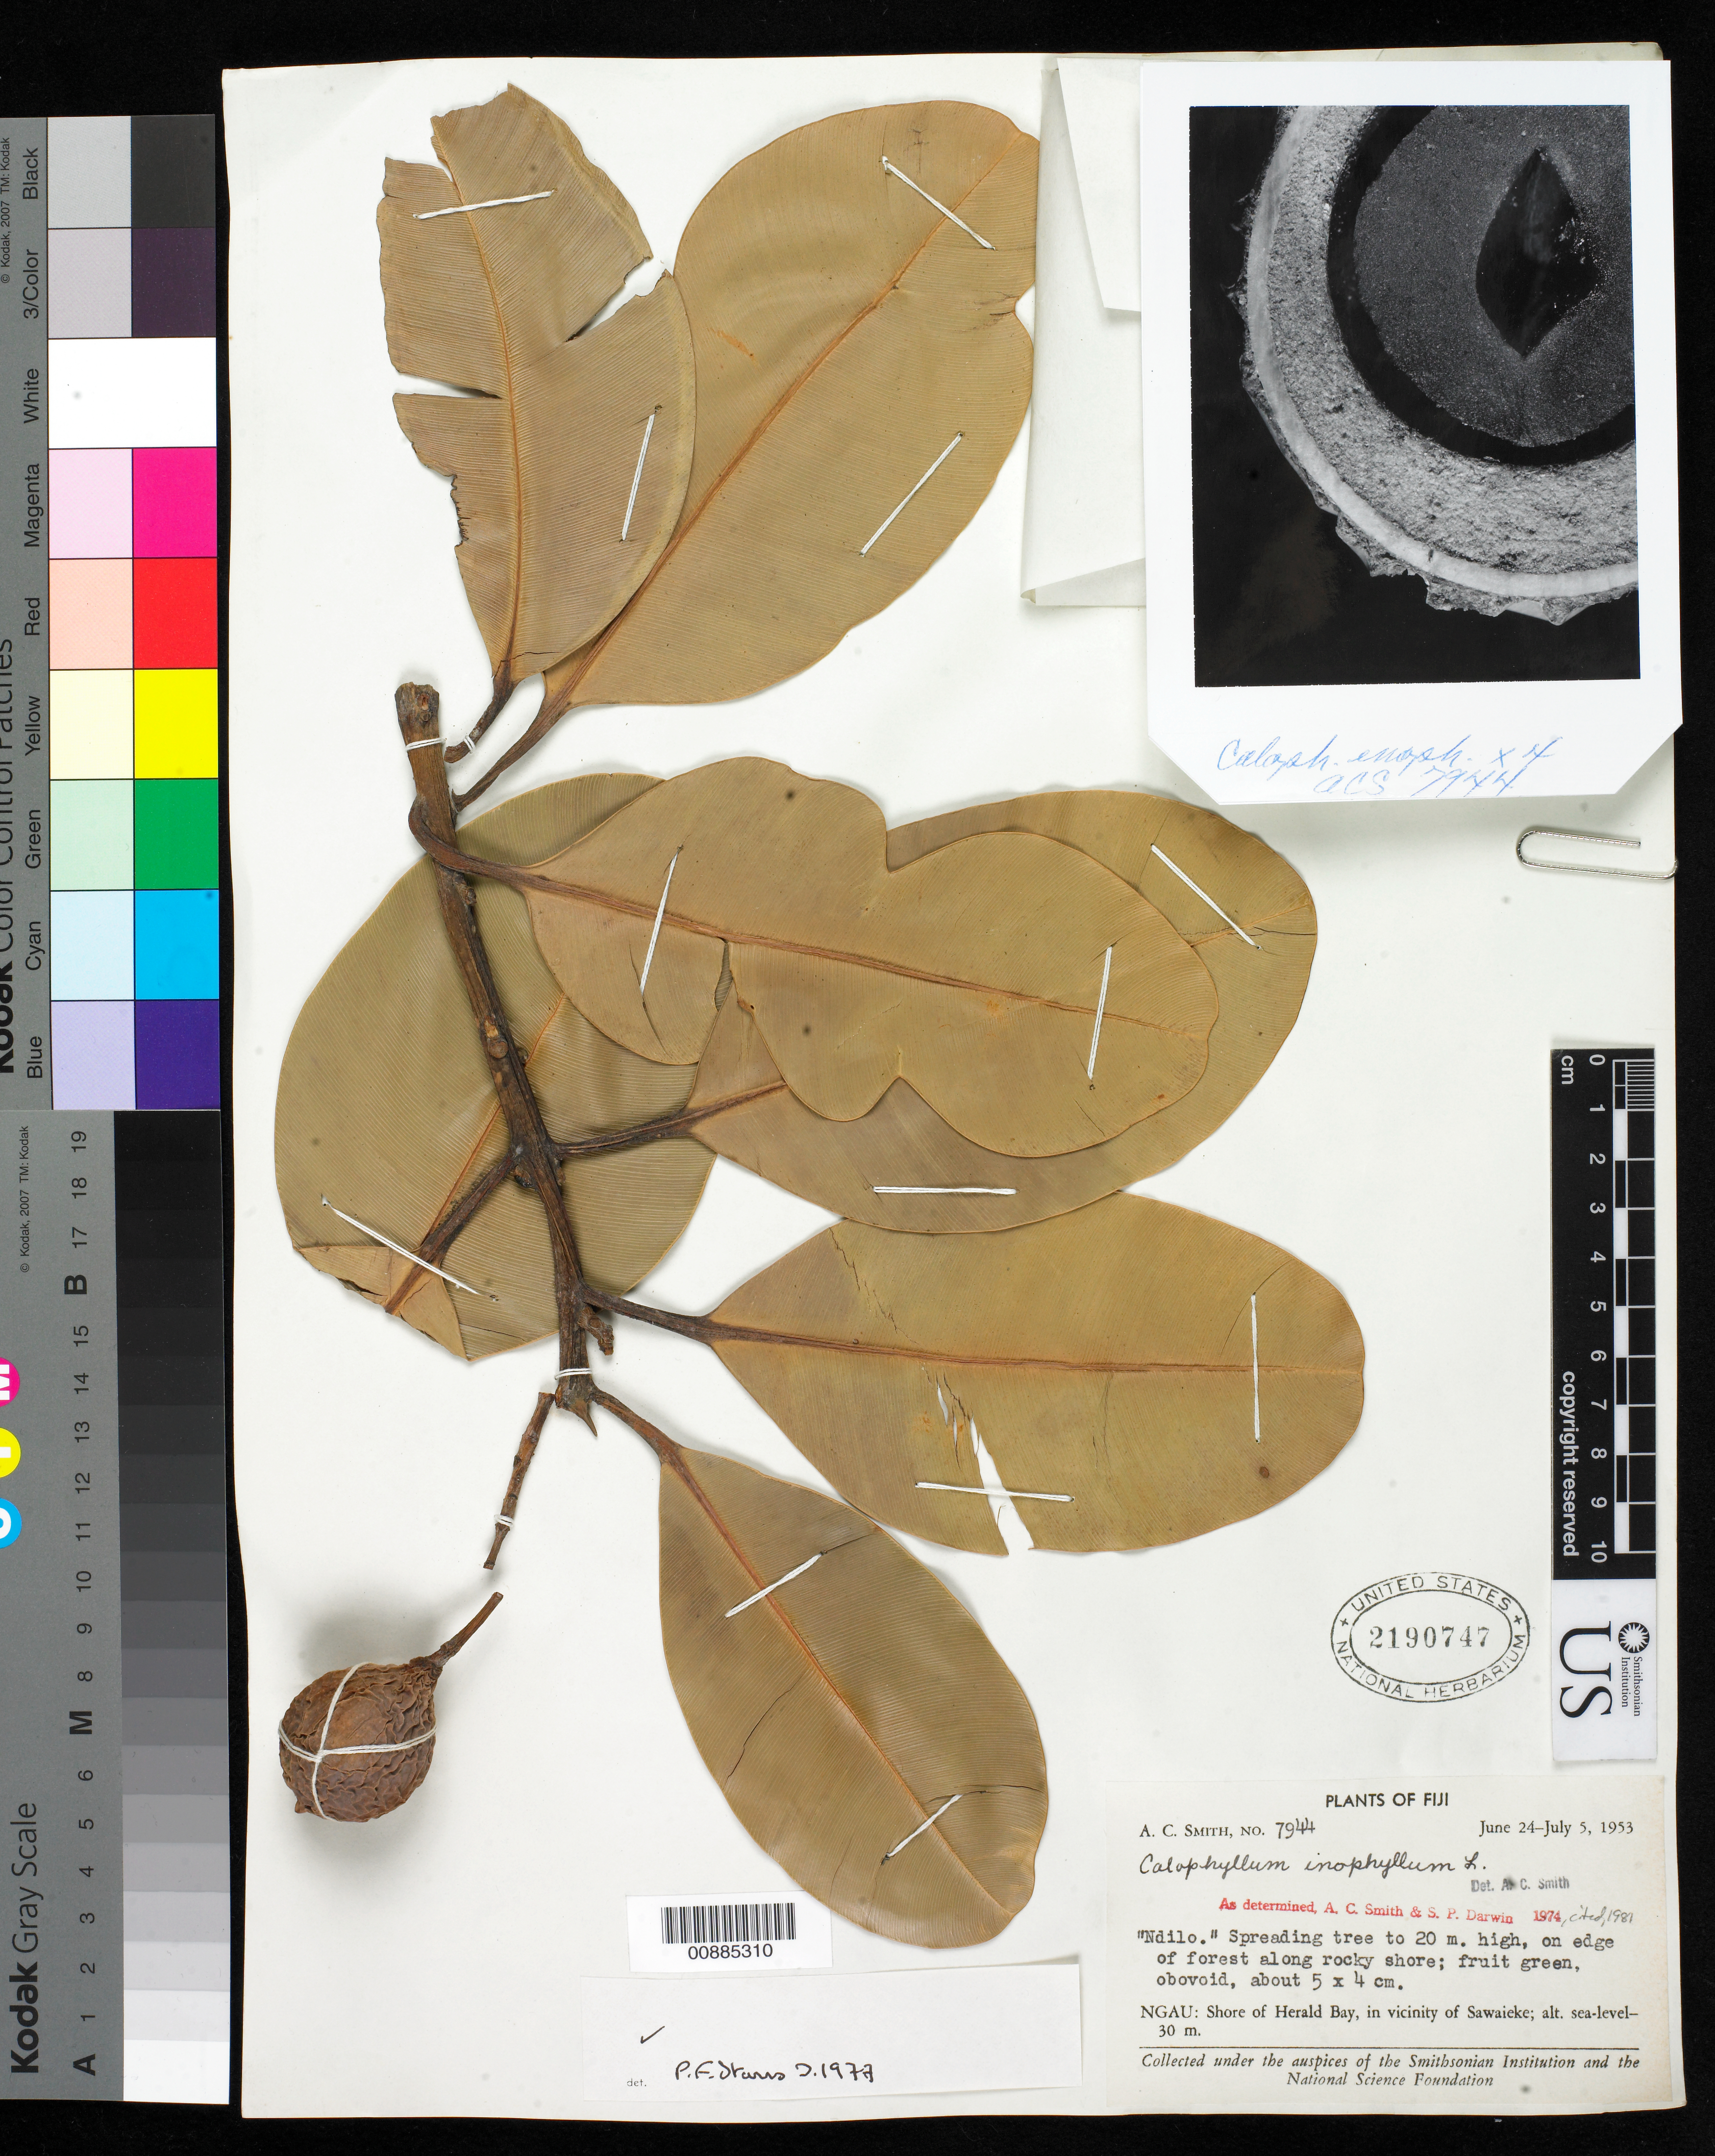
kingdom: Plantae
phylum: Tracheophyta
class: Magnoliopsida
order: Malpighiales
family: Calophyllaceae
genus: Calophyllum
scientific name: Calophyllum inophyllum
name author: L.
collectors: C. A. Smith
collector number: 7944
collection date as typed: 24 Jun 1953 to 05 Jul 1953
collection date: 1953-06-24/1953-07-05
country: Fiji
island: Gau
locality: Ngau; Shore of Herald Bay in vicinity of Sawaieke.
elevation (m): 30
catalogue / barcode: US 2190747